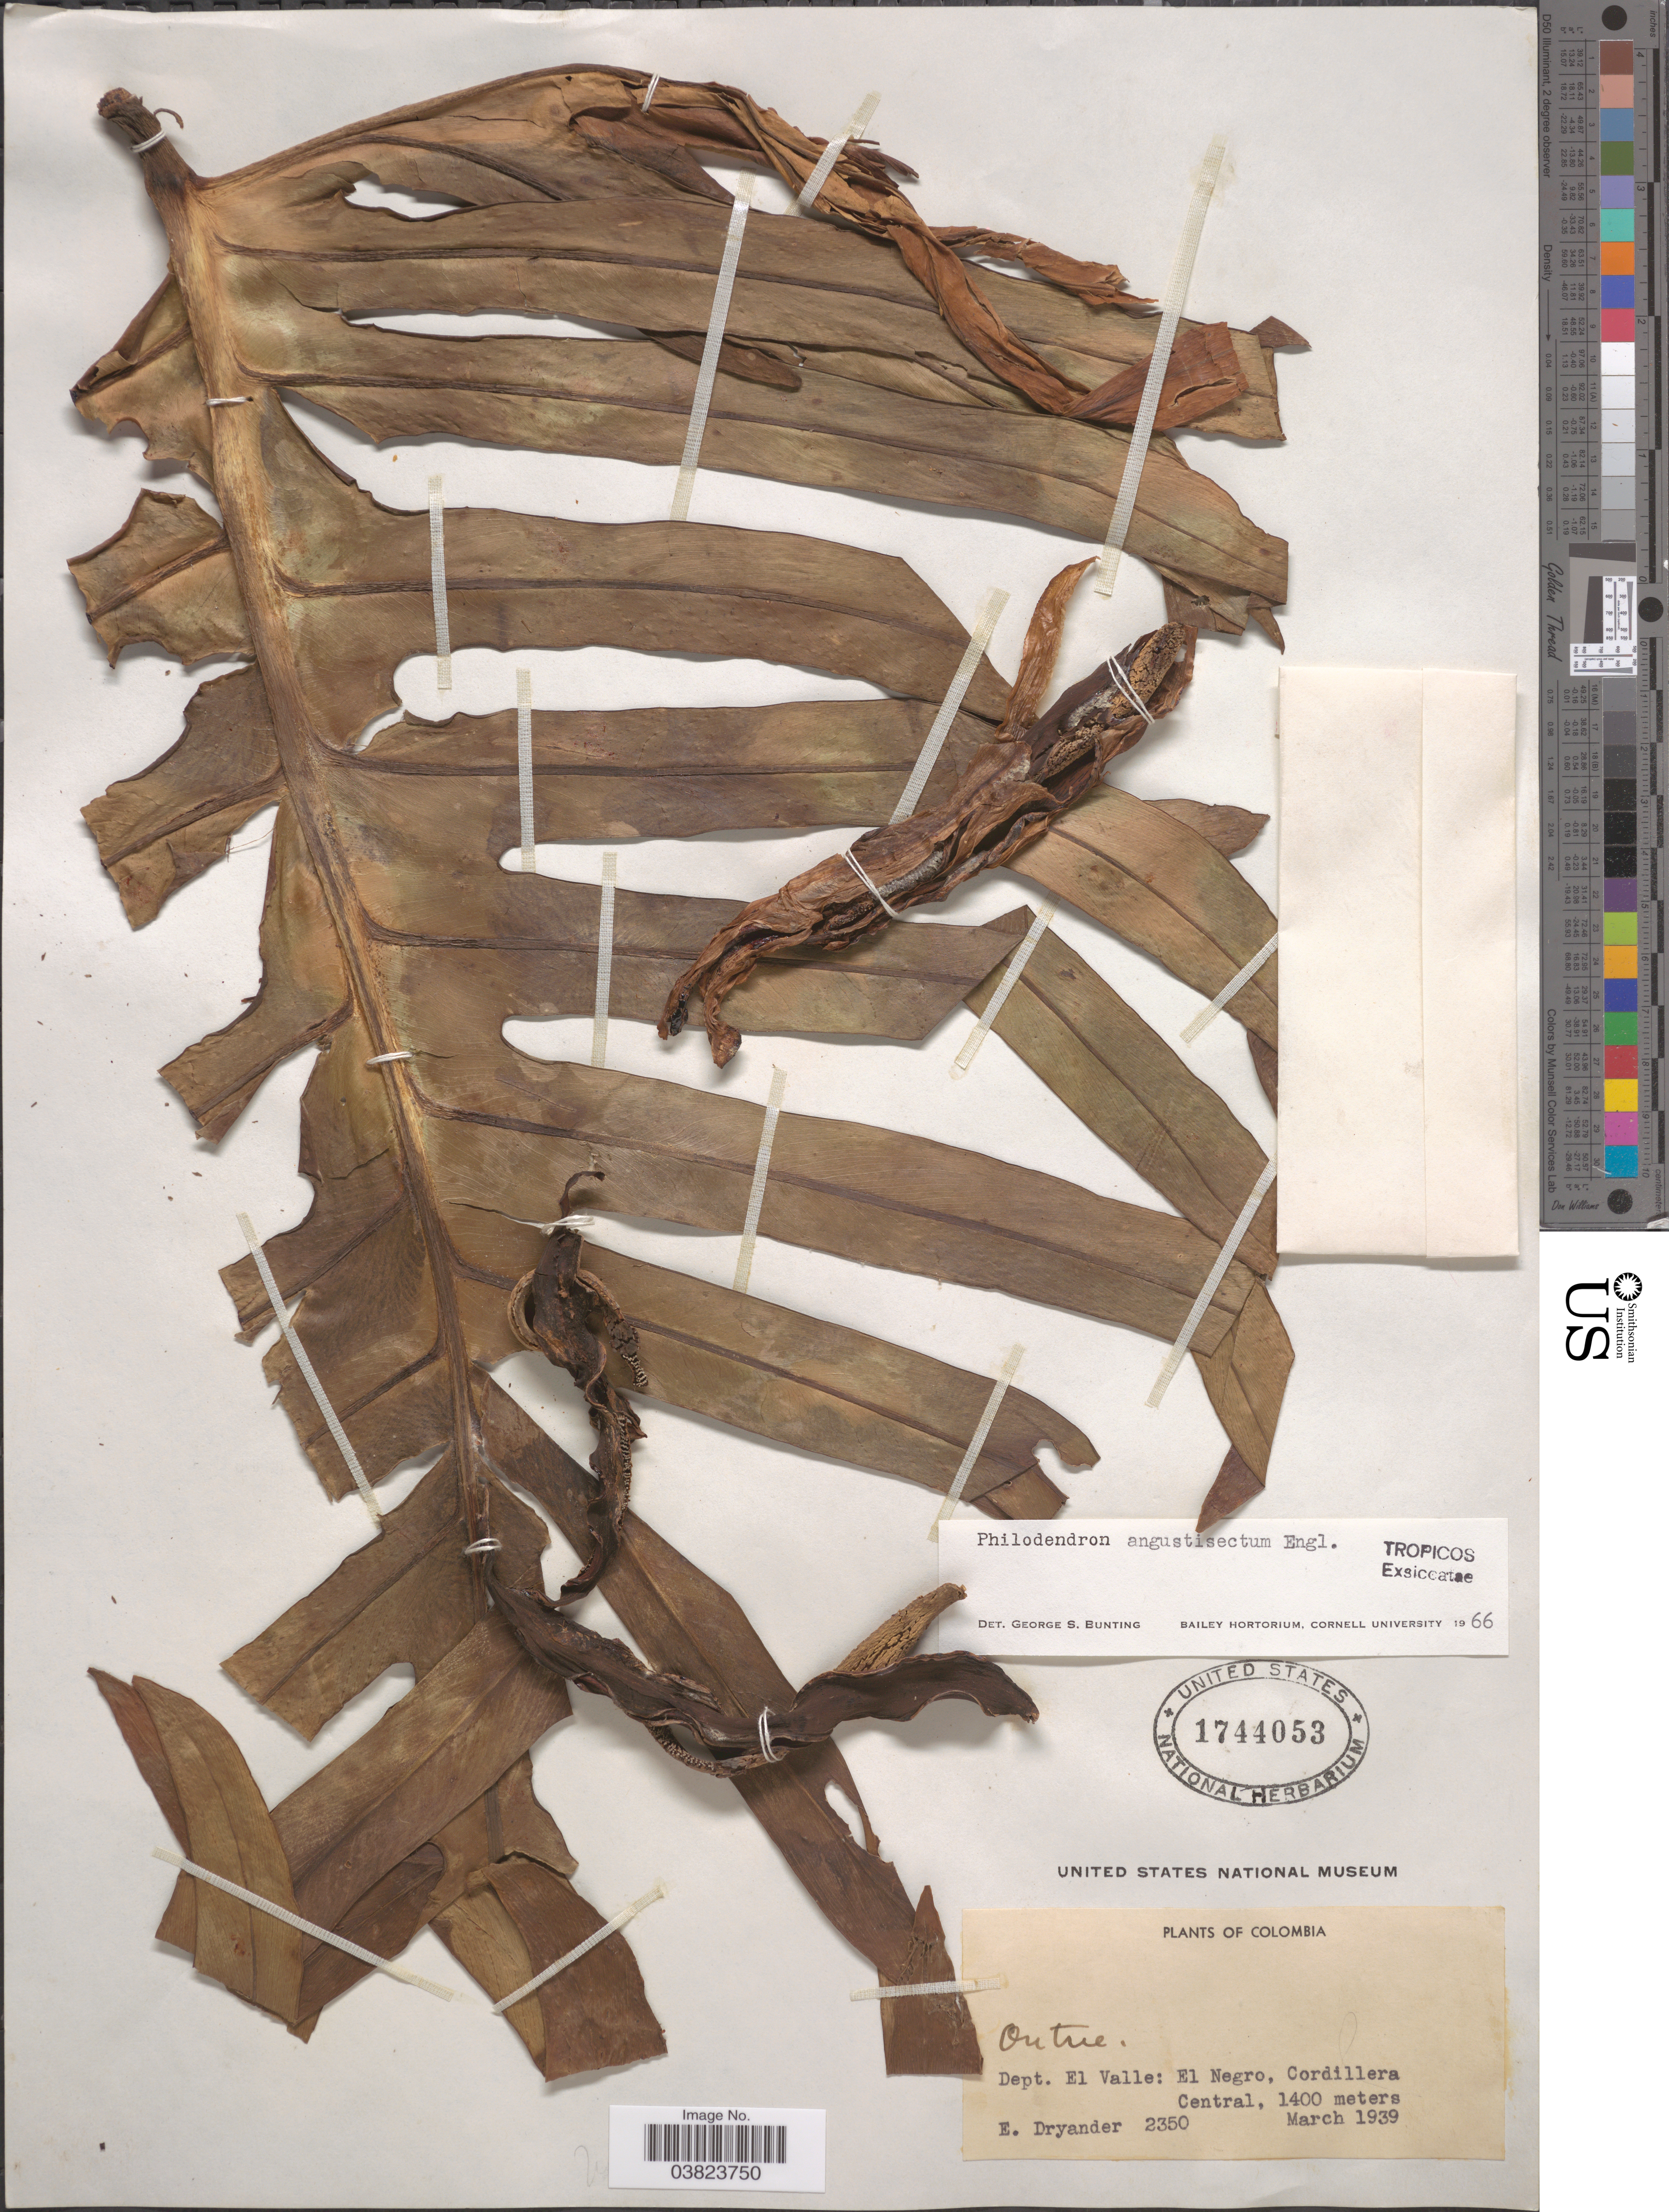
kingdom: Plantae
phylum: Tracheophyta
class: Liliopsida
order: Alismatales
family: Araceae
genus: Philodendron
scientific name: Philodendron angustisectum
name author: Engl.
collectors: E. Dryander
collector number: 2350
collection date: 1939-03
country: Colombia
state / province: Valle del Cauca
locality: Dept. El Valle: El Negro, Cordillera Central.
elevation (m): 1400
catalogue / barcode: US 1744053